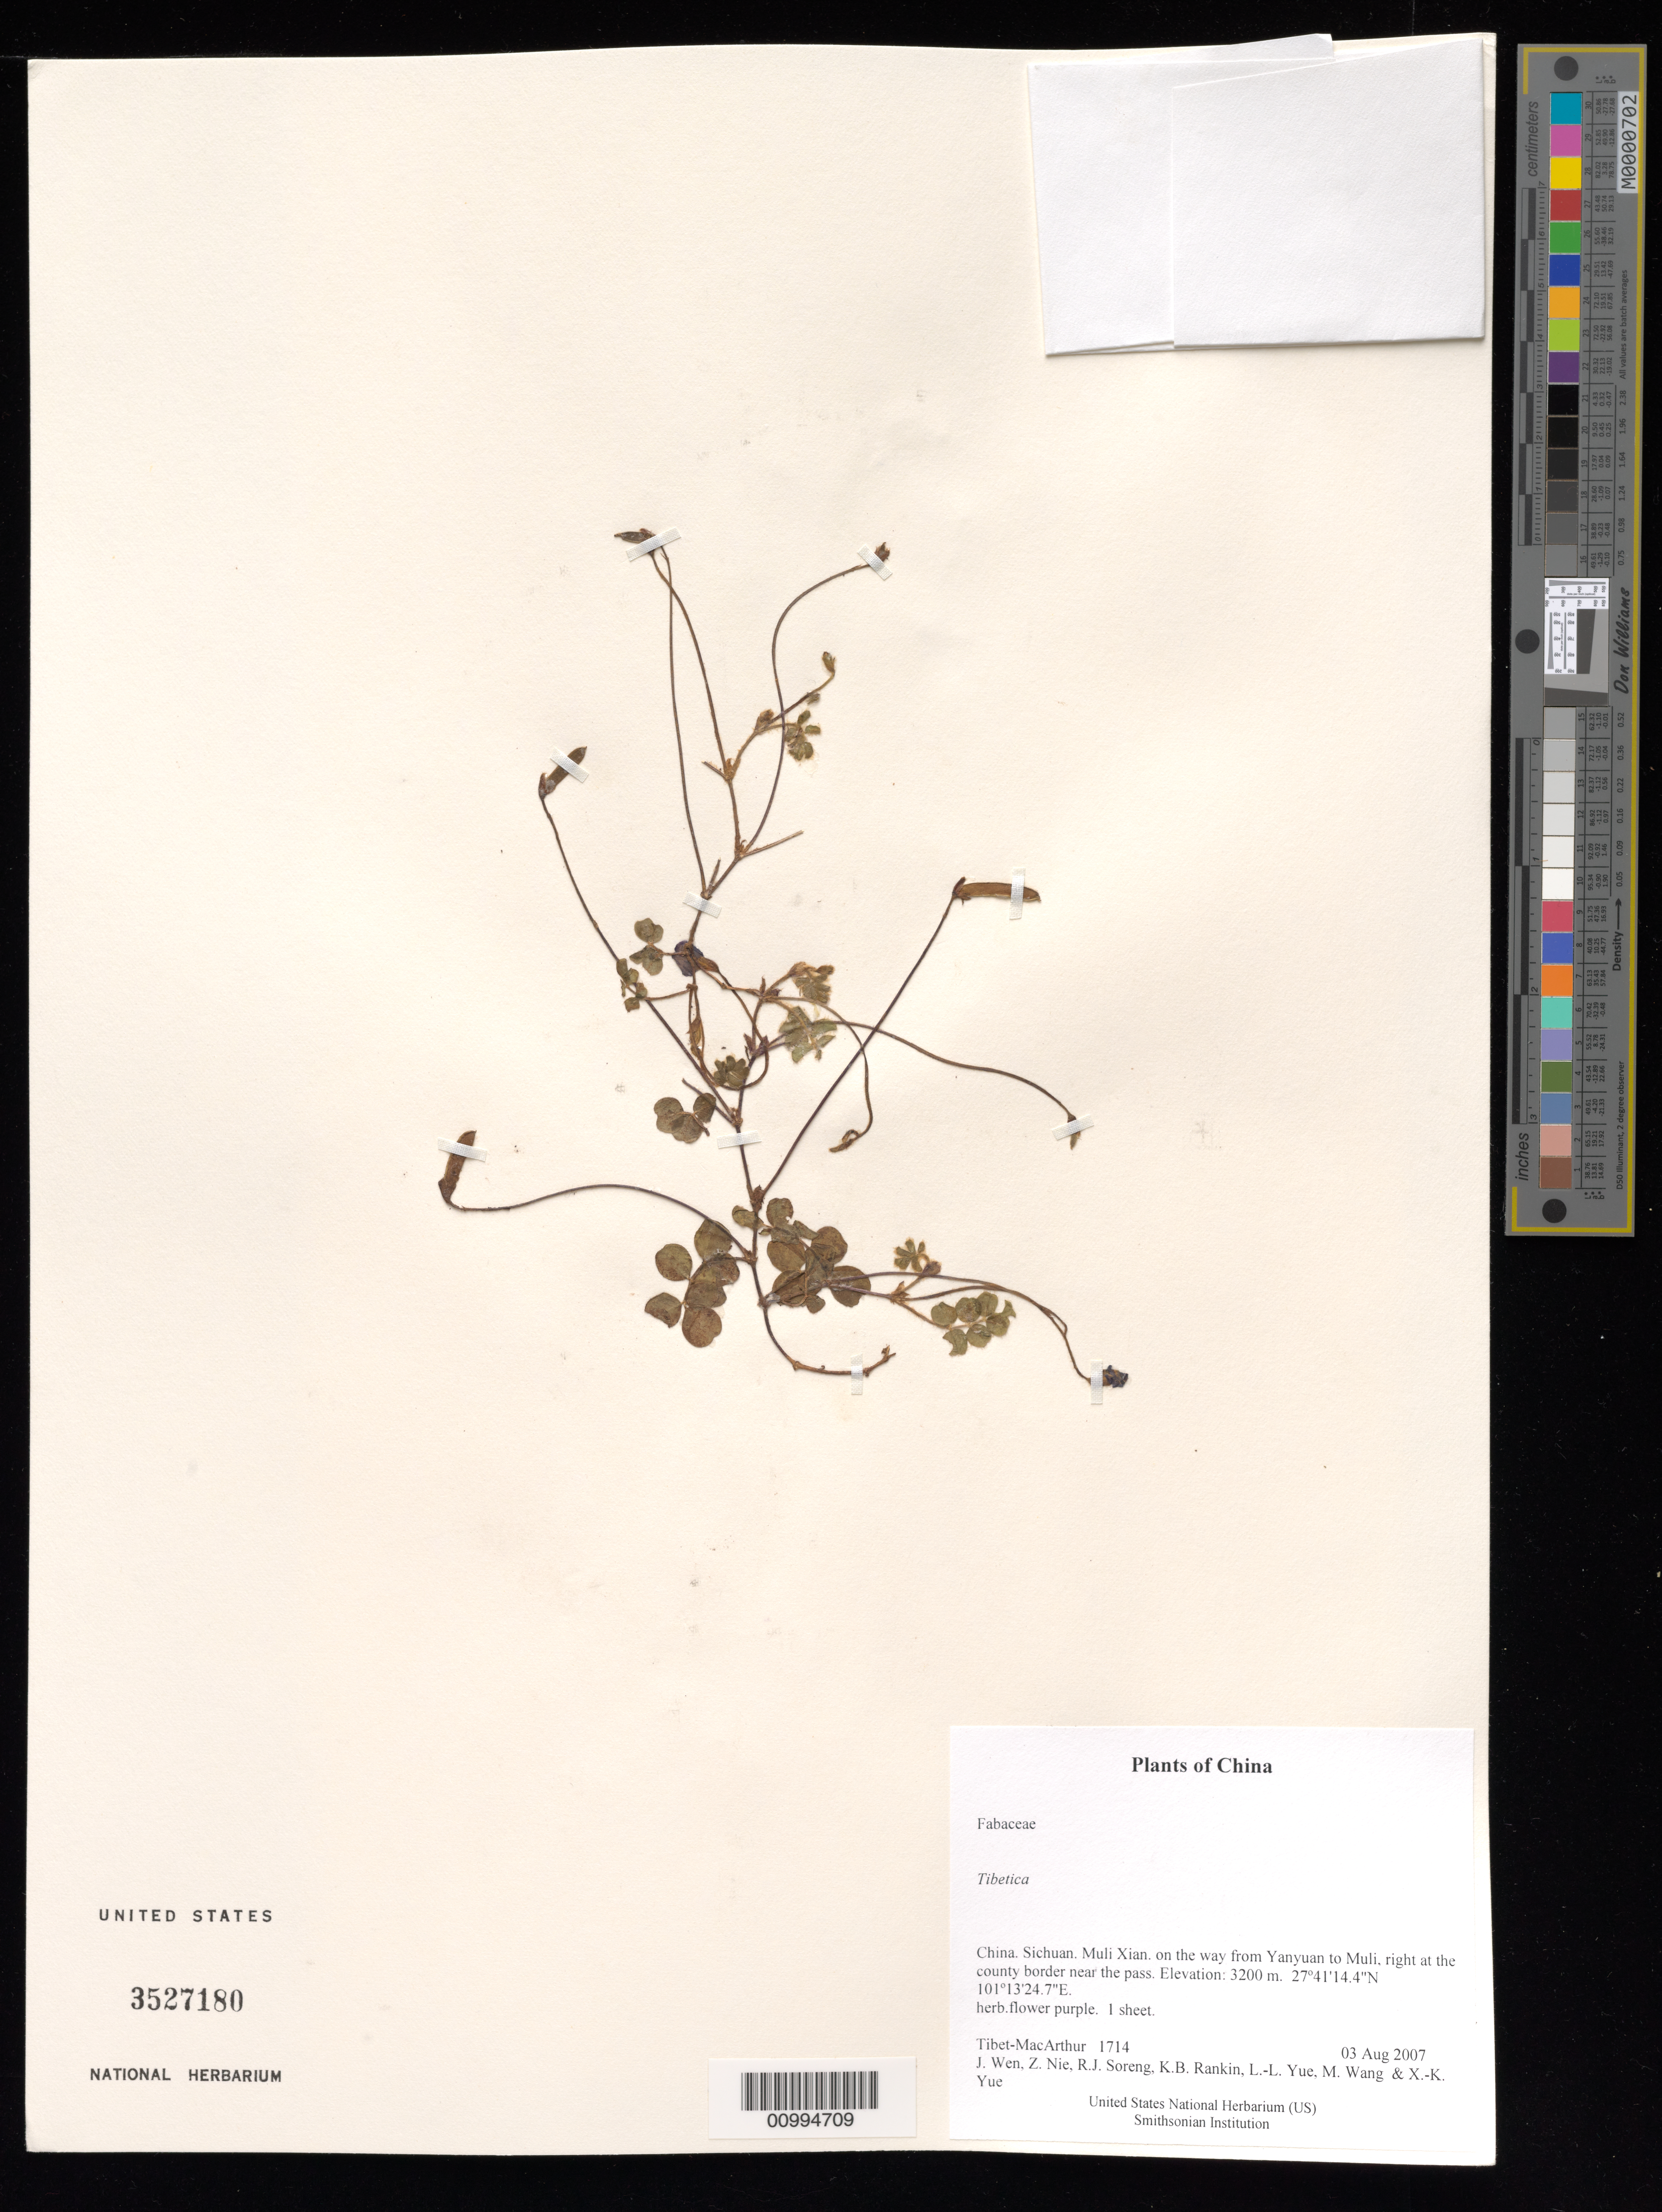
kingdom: Plantae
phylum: Tracheophyta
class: Magnoliopsida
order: Fabales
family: Fabaceae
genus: Tibetia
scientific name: Tibetia sp.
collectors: Tibet-MacArthur, J. Wen, Z. Nie, R. J. Soreng, K. Rankin, L. Yue, M. Wang & X. Yue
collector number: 1714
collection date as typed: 03 Aug 2007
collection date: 2007-08-03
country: China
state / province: Sichuan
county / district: Muli Xian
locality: on the way from Yanyuan to Muli, right at the county border near the pass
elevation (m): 3200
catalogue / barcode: US 3527180